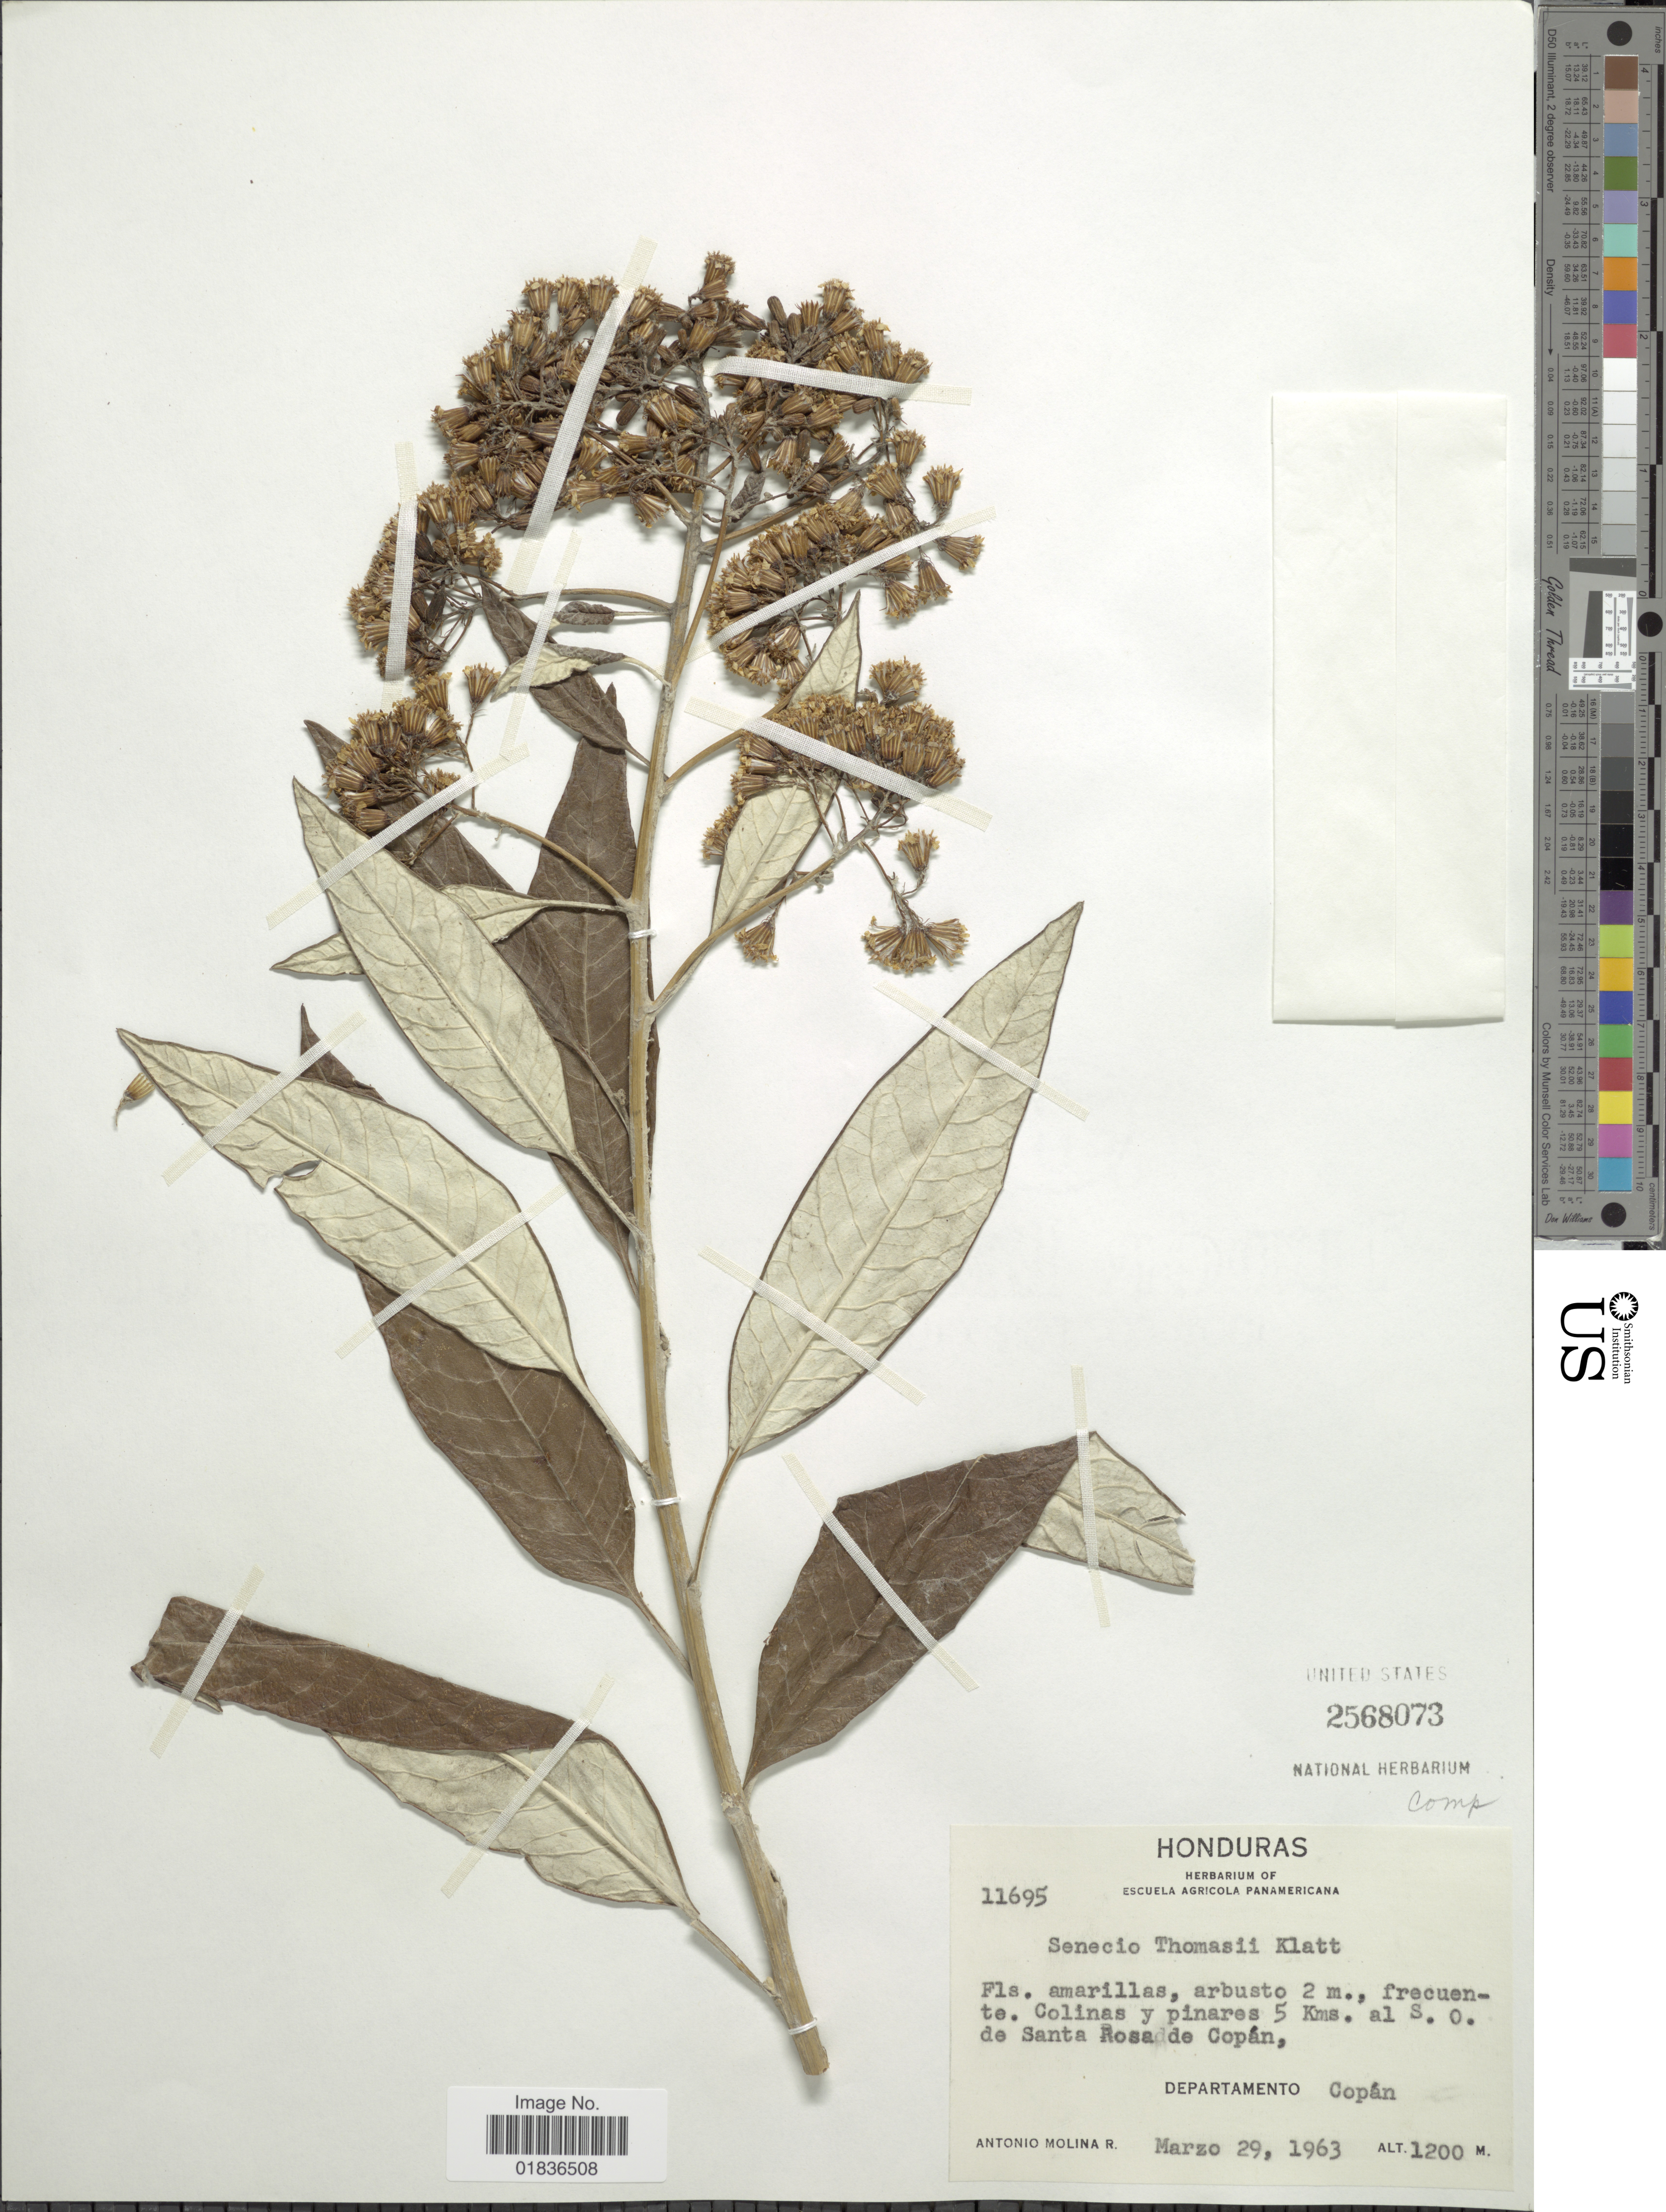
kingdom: Plantae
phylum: Tracheophyta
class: Magnoliopsida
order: Asterales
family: Asteraceae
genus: Senecio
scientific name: Senecio deppeanus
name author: Hemsl.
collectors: A. Molina R.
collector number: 11695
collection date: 1963-03-29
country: Honduras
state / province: Copán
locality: Colinas y pinares 5 Kms. al S.O. de Santa Rosa de Copan.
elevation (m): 1200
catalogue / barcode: US 2568073